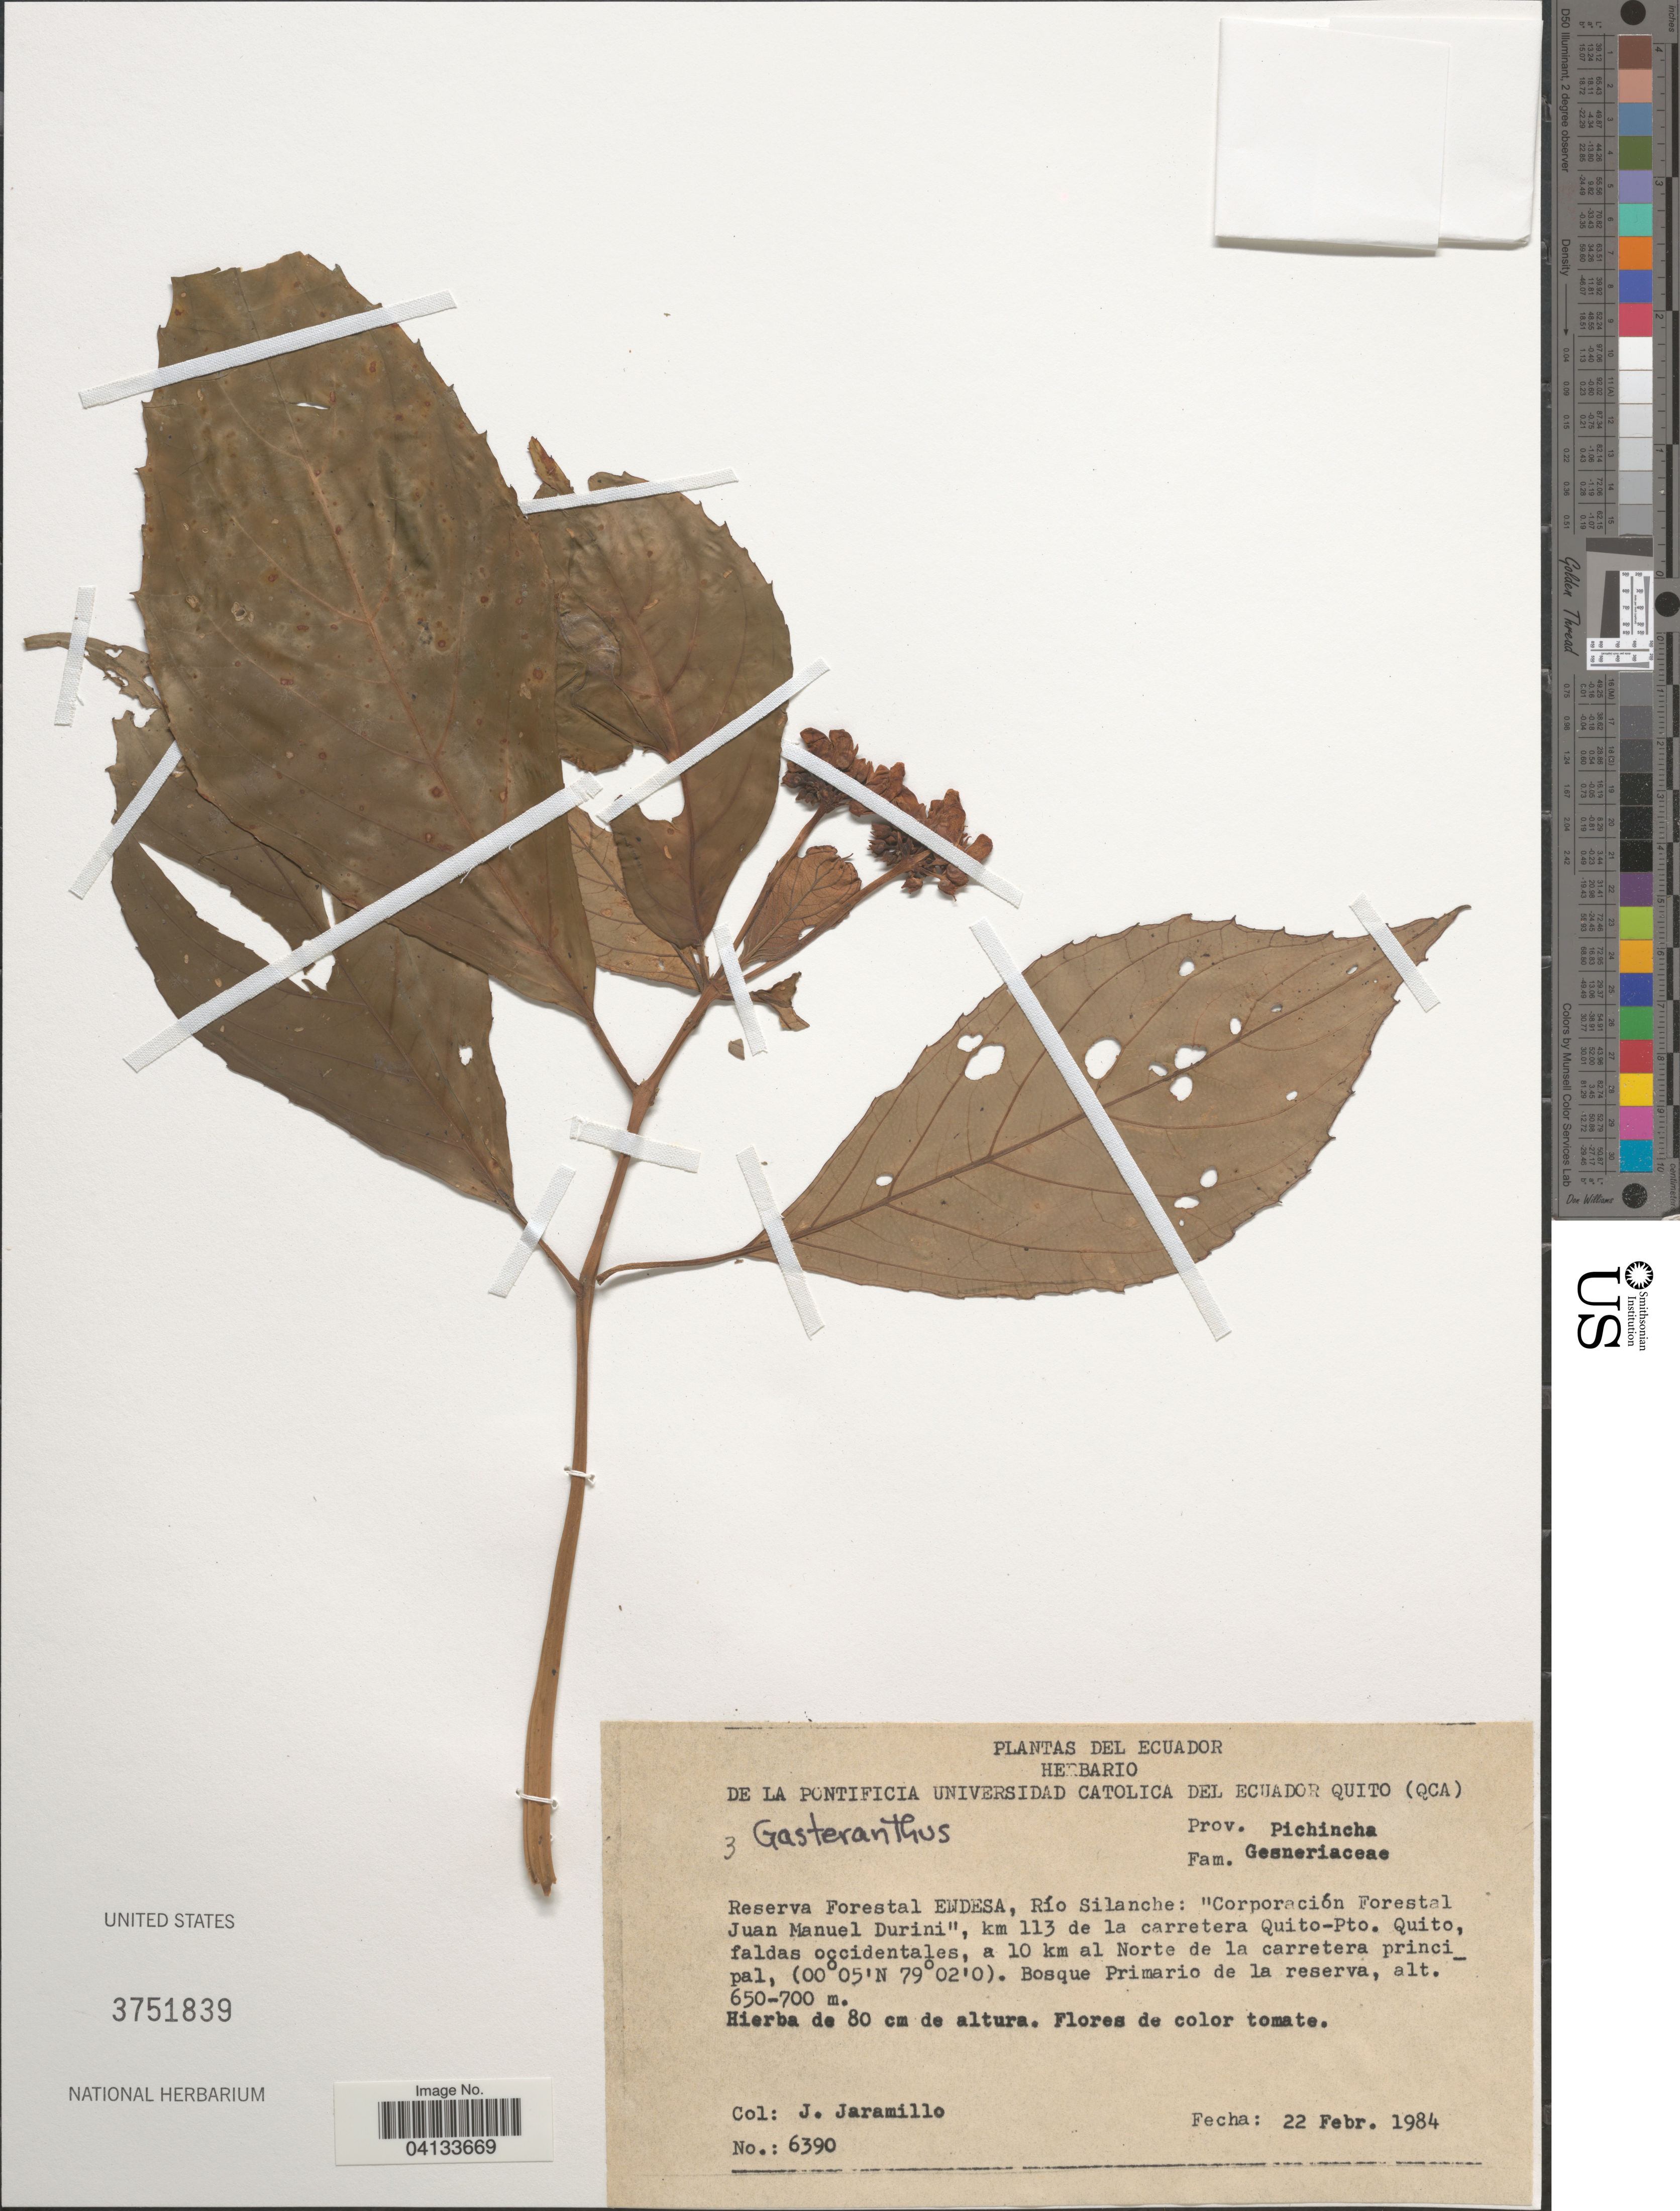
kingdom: Plantae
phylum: Tracheophyta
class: Magnoliopsida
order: Lamiales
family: Gesneriaceae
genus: Gasteranthus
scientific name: Gasteranthus sp.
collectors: J. Jaramillo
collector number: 6390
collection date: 1984-02-22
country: Ecuador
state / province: Pichincha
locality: Reserva Forestal ENDESA, Río Silanche: "Corporación Forestal Juan Manuel Durini", km 113 de la carretera Quito-Pto. Quito, faldas occidentales, a 10 km al Norte de la carretera principal.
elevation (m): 650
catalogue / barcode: US 3751839